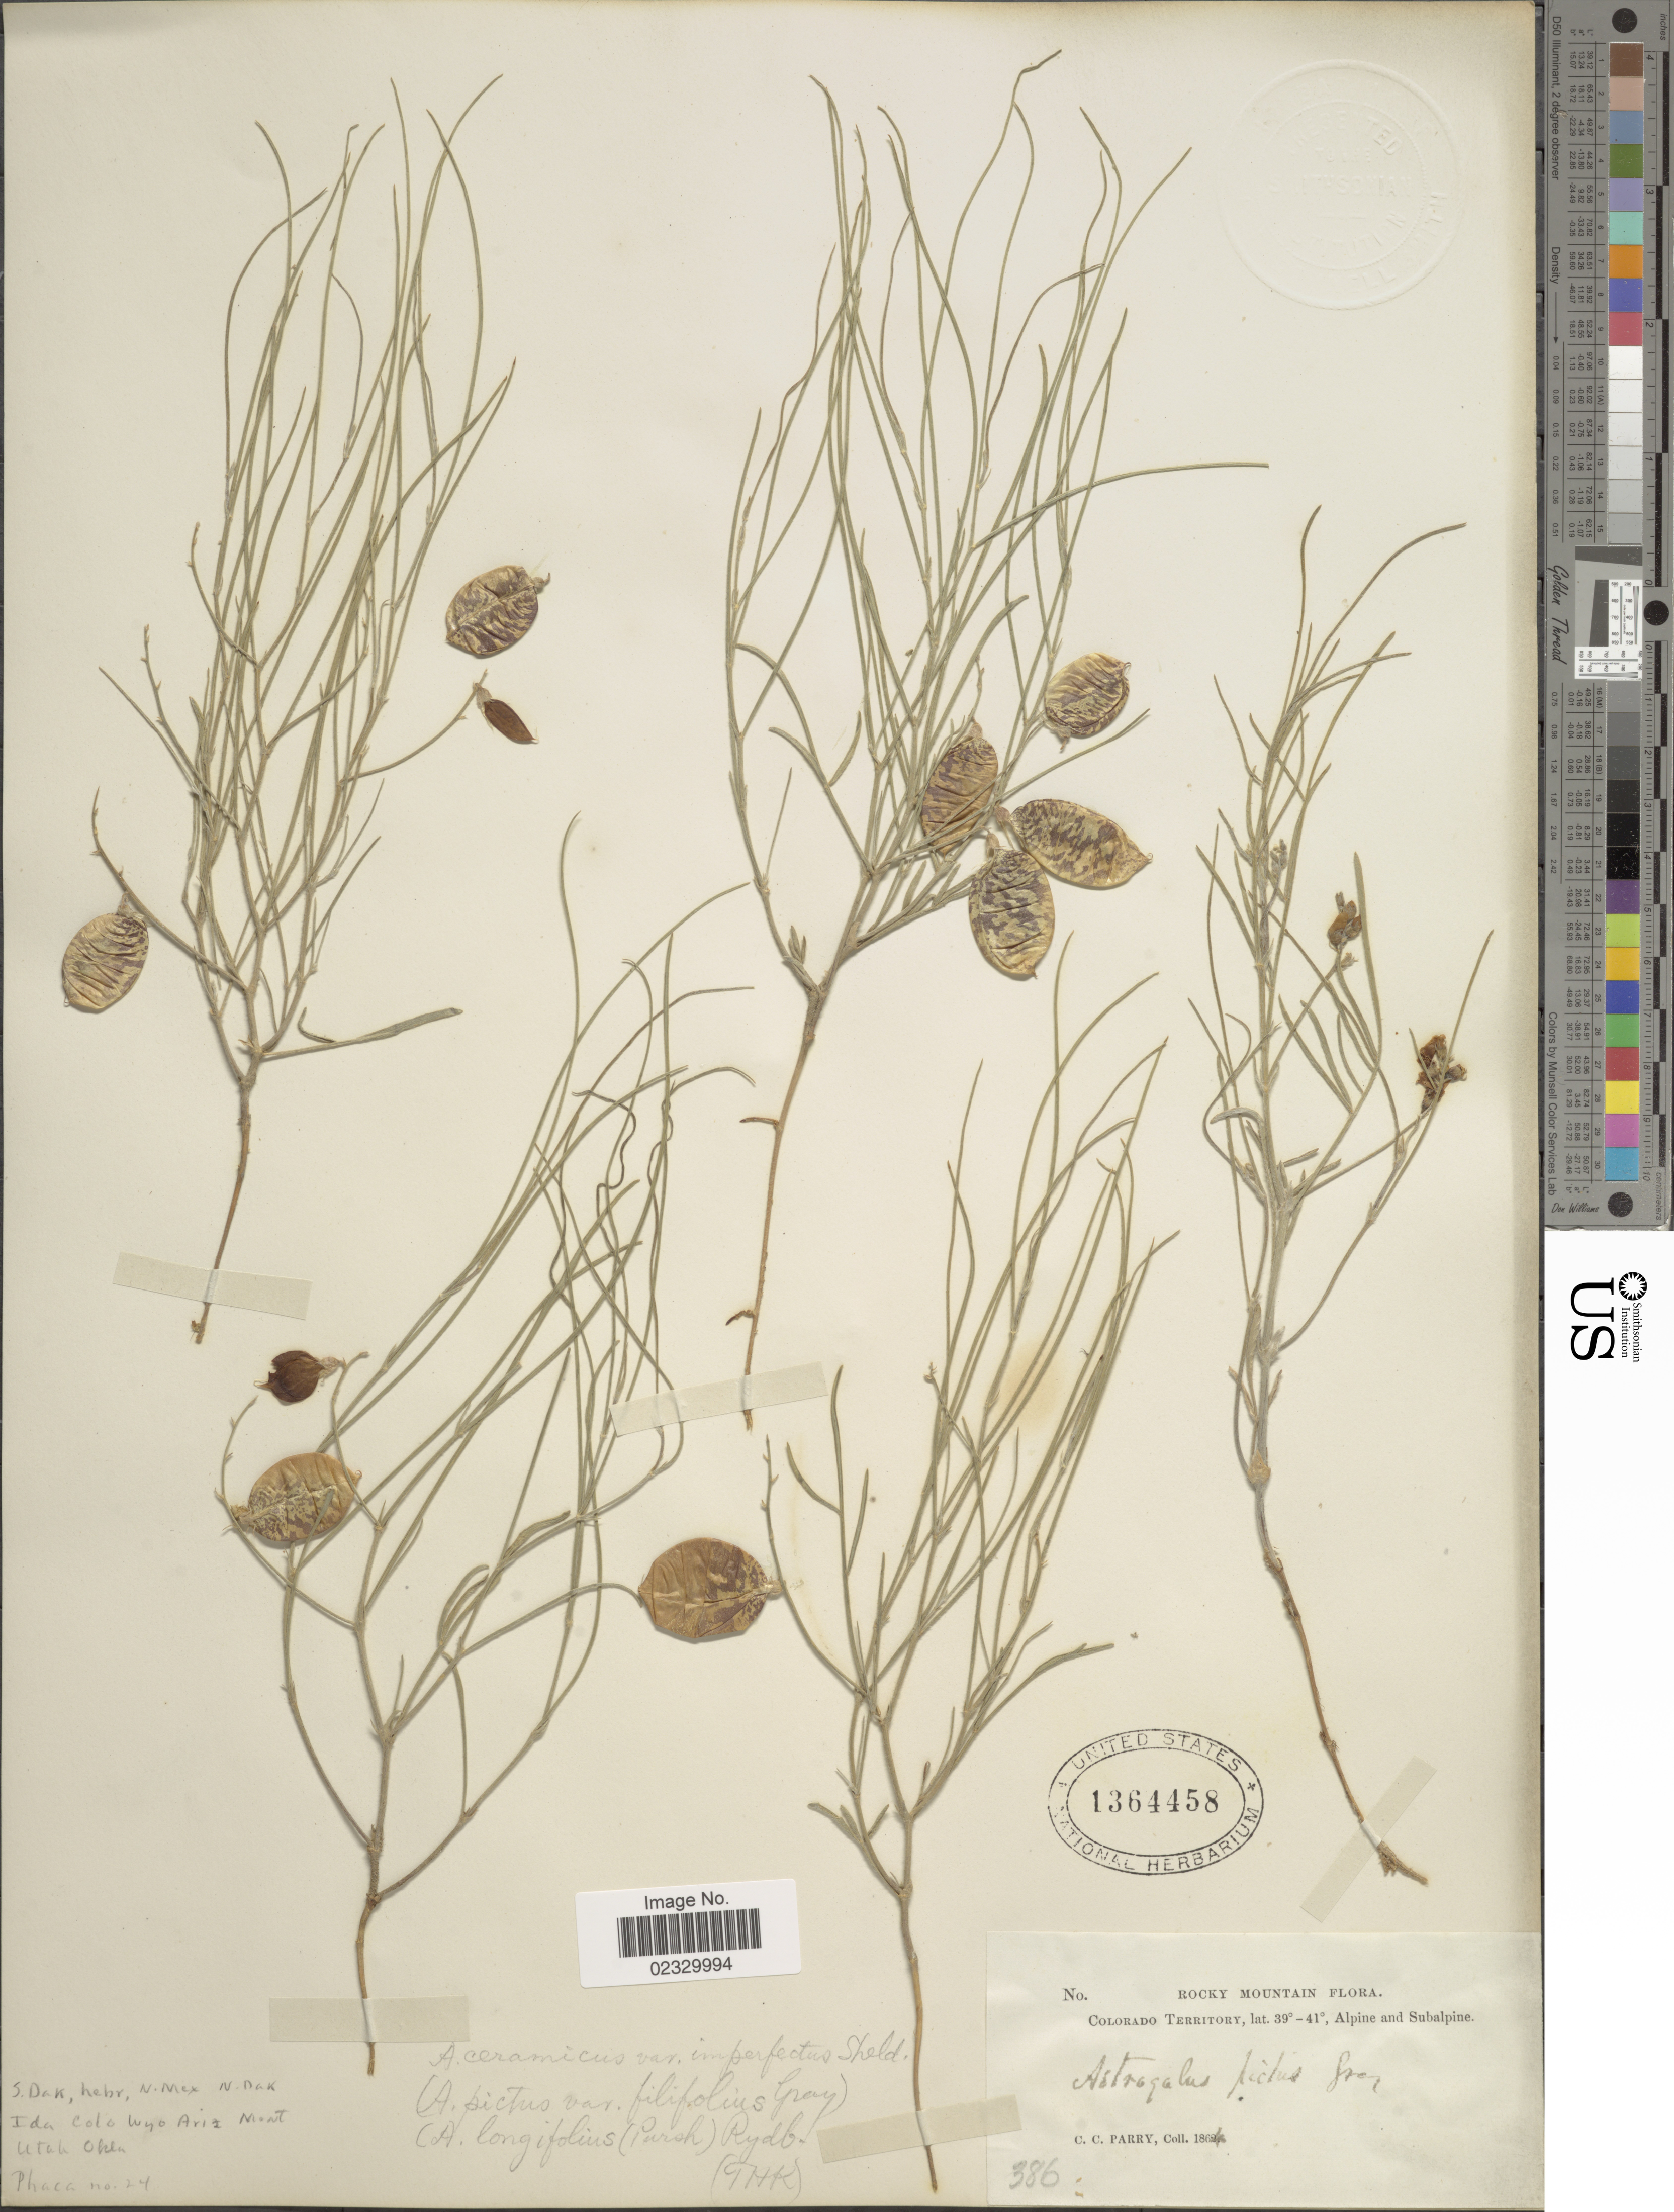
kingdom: Plantae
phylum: Tracheophyta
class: Magnoliopsida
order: Fabales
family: Fabaceae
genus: Astragalus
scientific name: Astragalus ceramicus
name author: E. Sheld.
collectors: C. C. Parry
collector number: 386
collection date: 1864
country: United States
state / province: Colorado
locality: Rocky Mountain. Colorado Territory. Alpine and Subalpine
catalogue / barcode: US 1364458